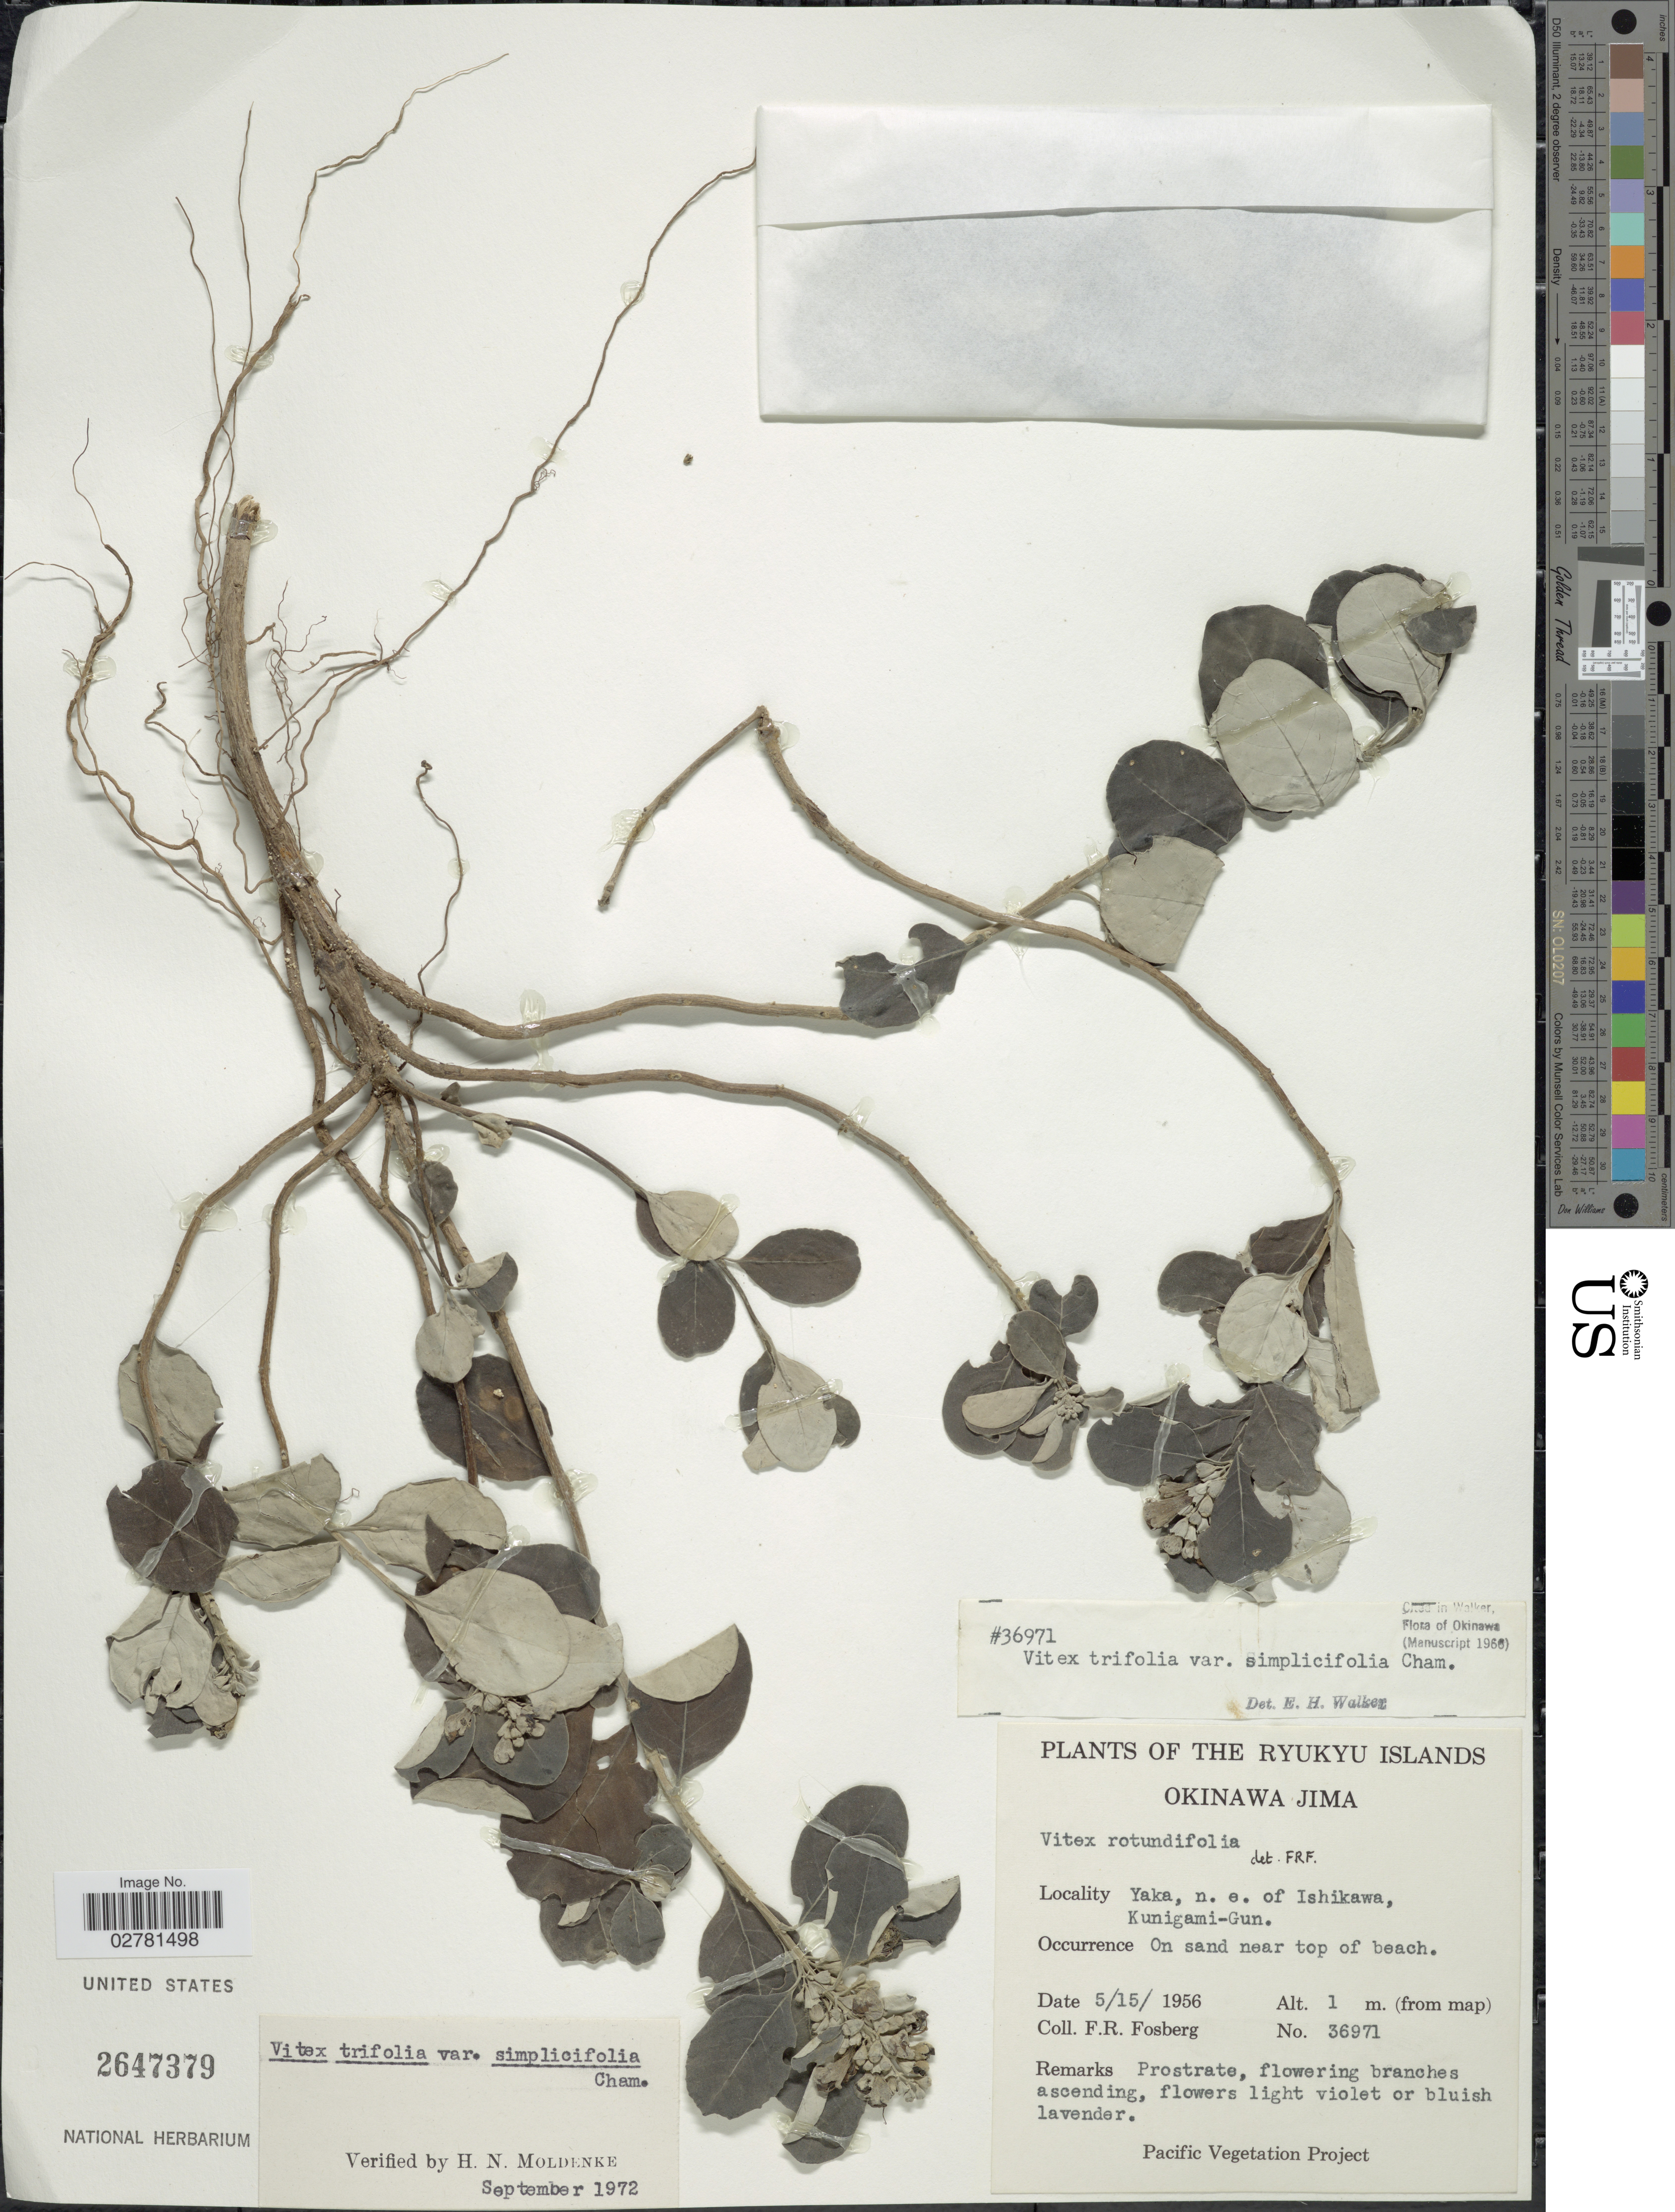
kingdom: Plantae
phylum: Tracheophyta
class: Magnoliopsida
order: Lamiales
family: Lamiaceae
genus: Vitex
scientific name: Vitex trifoliata var. simplicifolia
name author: Cham.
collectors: F. R. Fosberg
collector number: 36971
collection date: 1956-05-15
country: Japan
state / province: Okinawa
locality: The Ryukyu Islands. Okinawa Jima. Yaka, n.e. of Ishikawa, Kunigami-Gun.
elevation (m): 1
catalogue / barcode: US 2647379